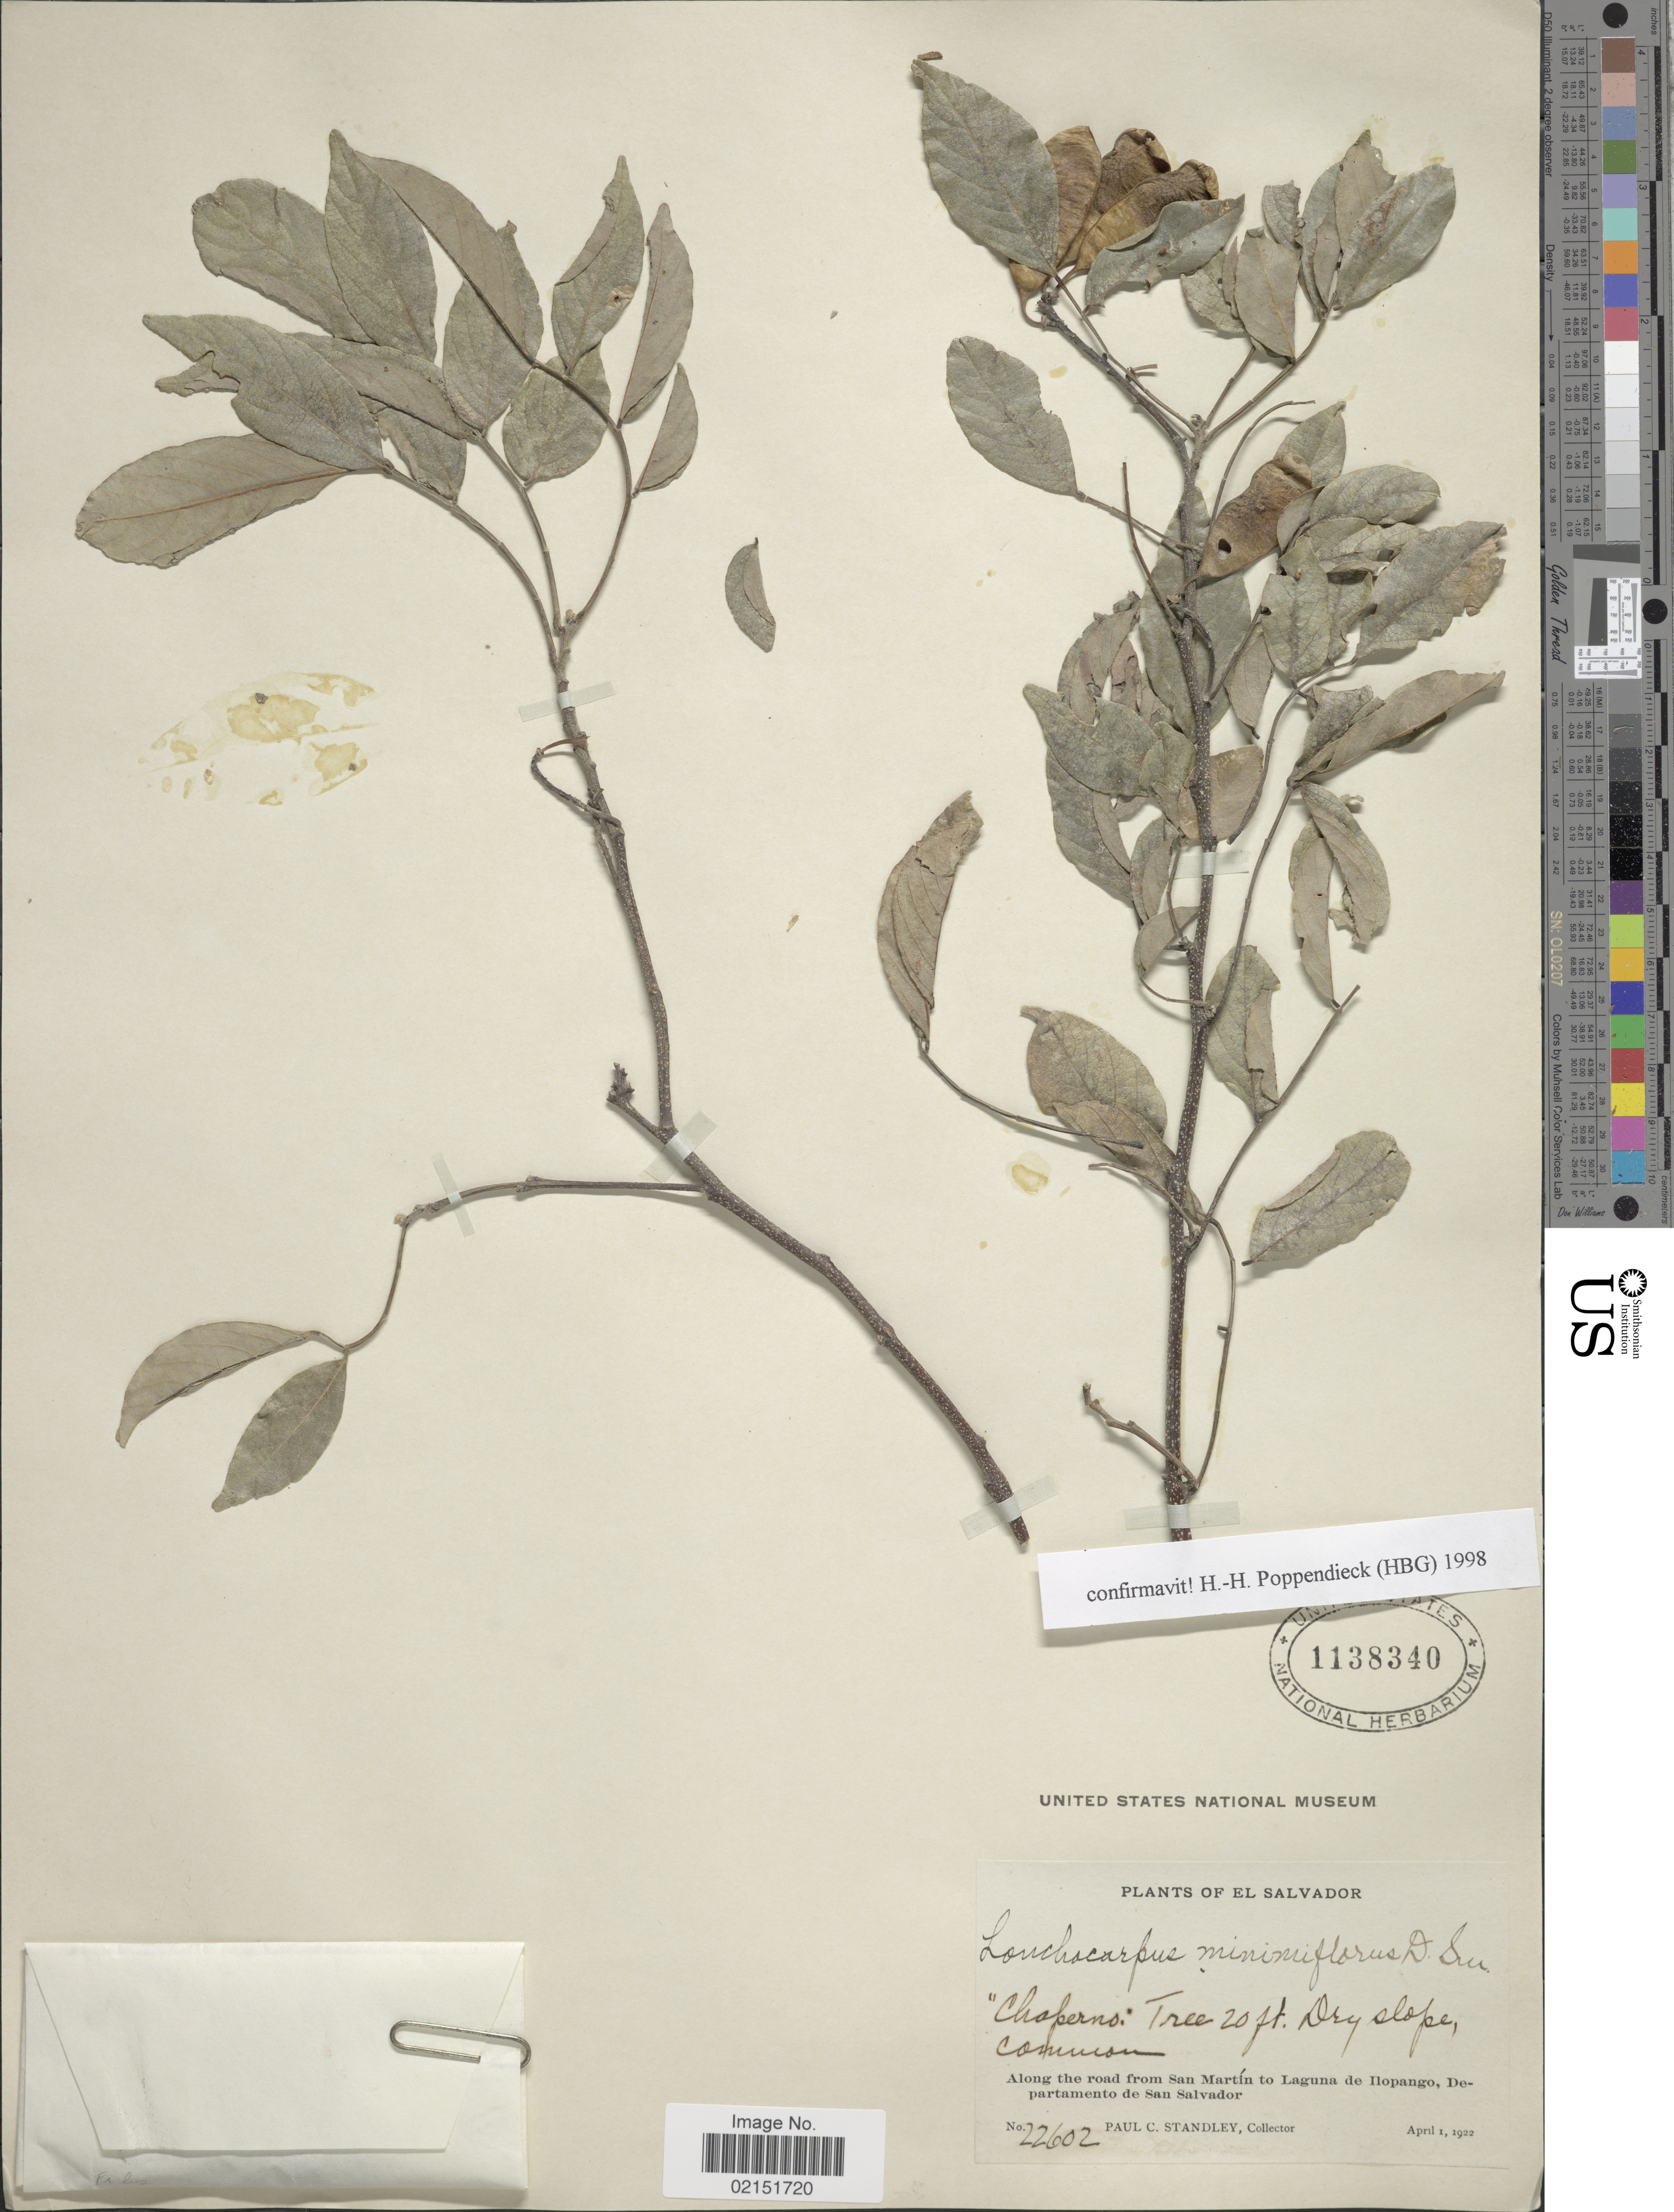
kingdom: Plantae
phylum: Tracheophyta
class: Magnoliopsida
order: Fabales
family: Fabaceae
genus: Lonchocarpus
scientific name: Lonchocarpus minimiflorus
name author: Donn. Sm.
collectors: P. C. Standley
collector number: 22602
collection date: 1922-04-01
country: El Salvador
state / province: San Salvador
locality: Along the road from San Martin to Laguna de Ilopango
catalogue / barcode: US 1138340